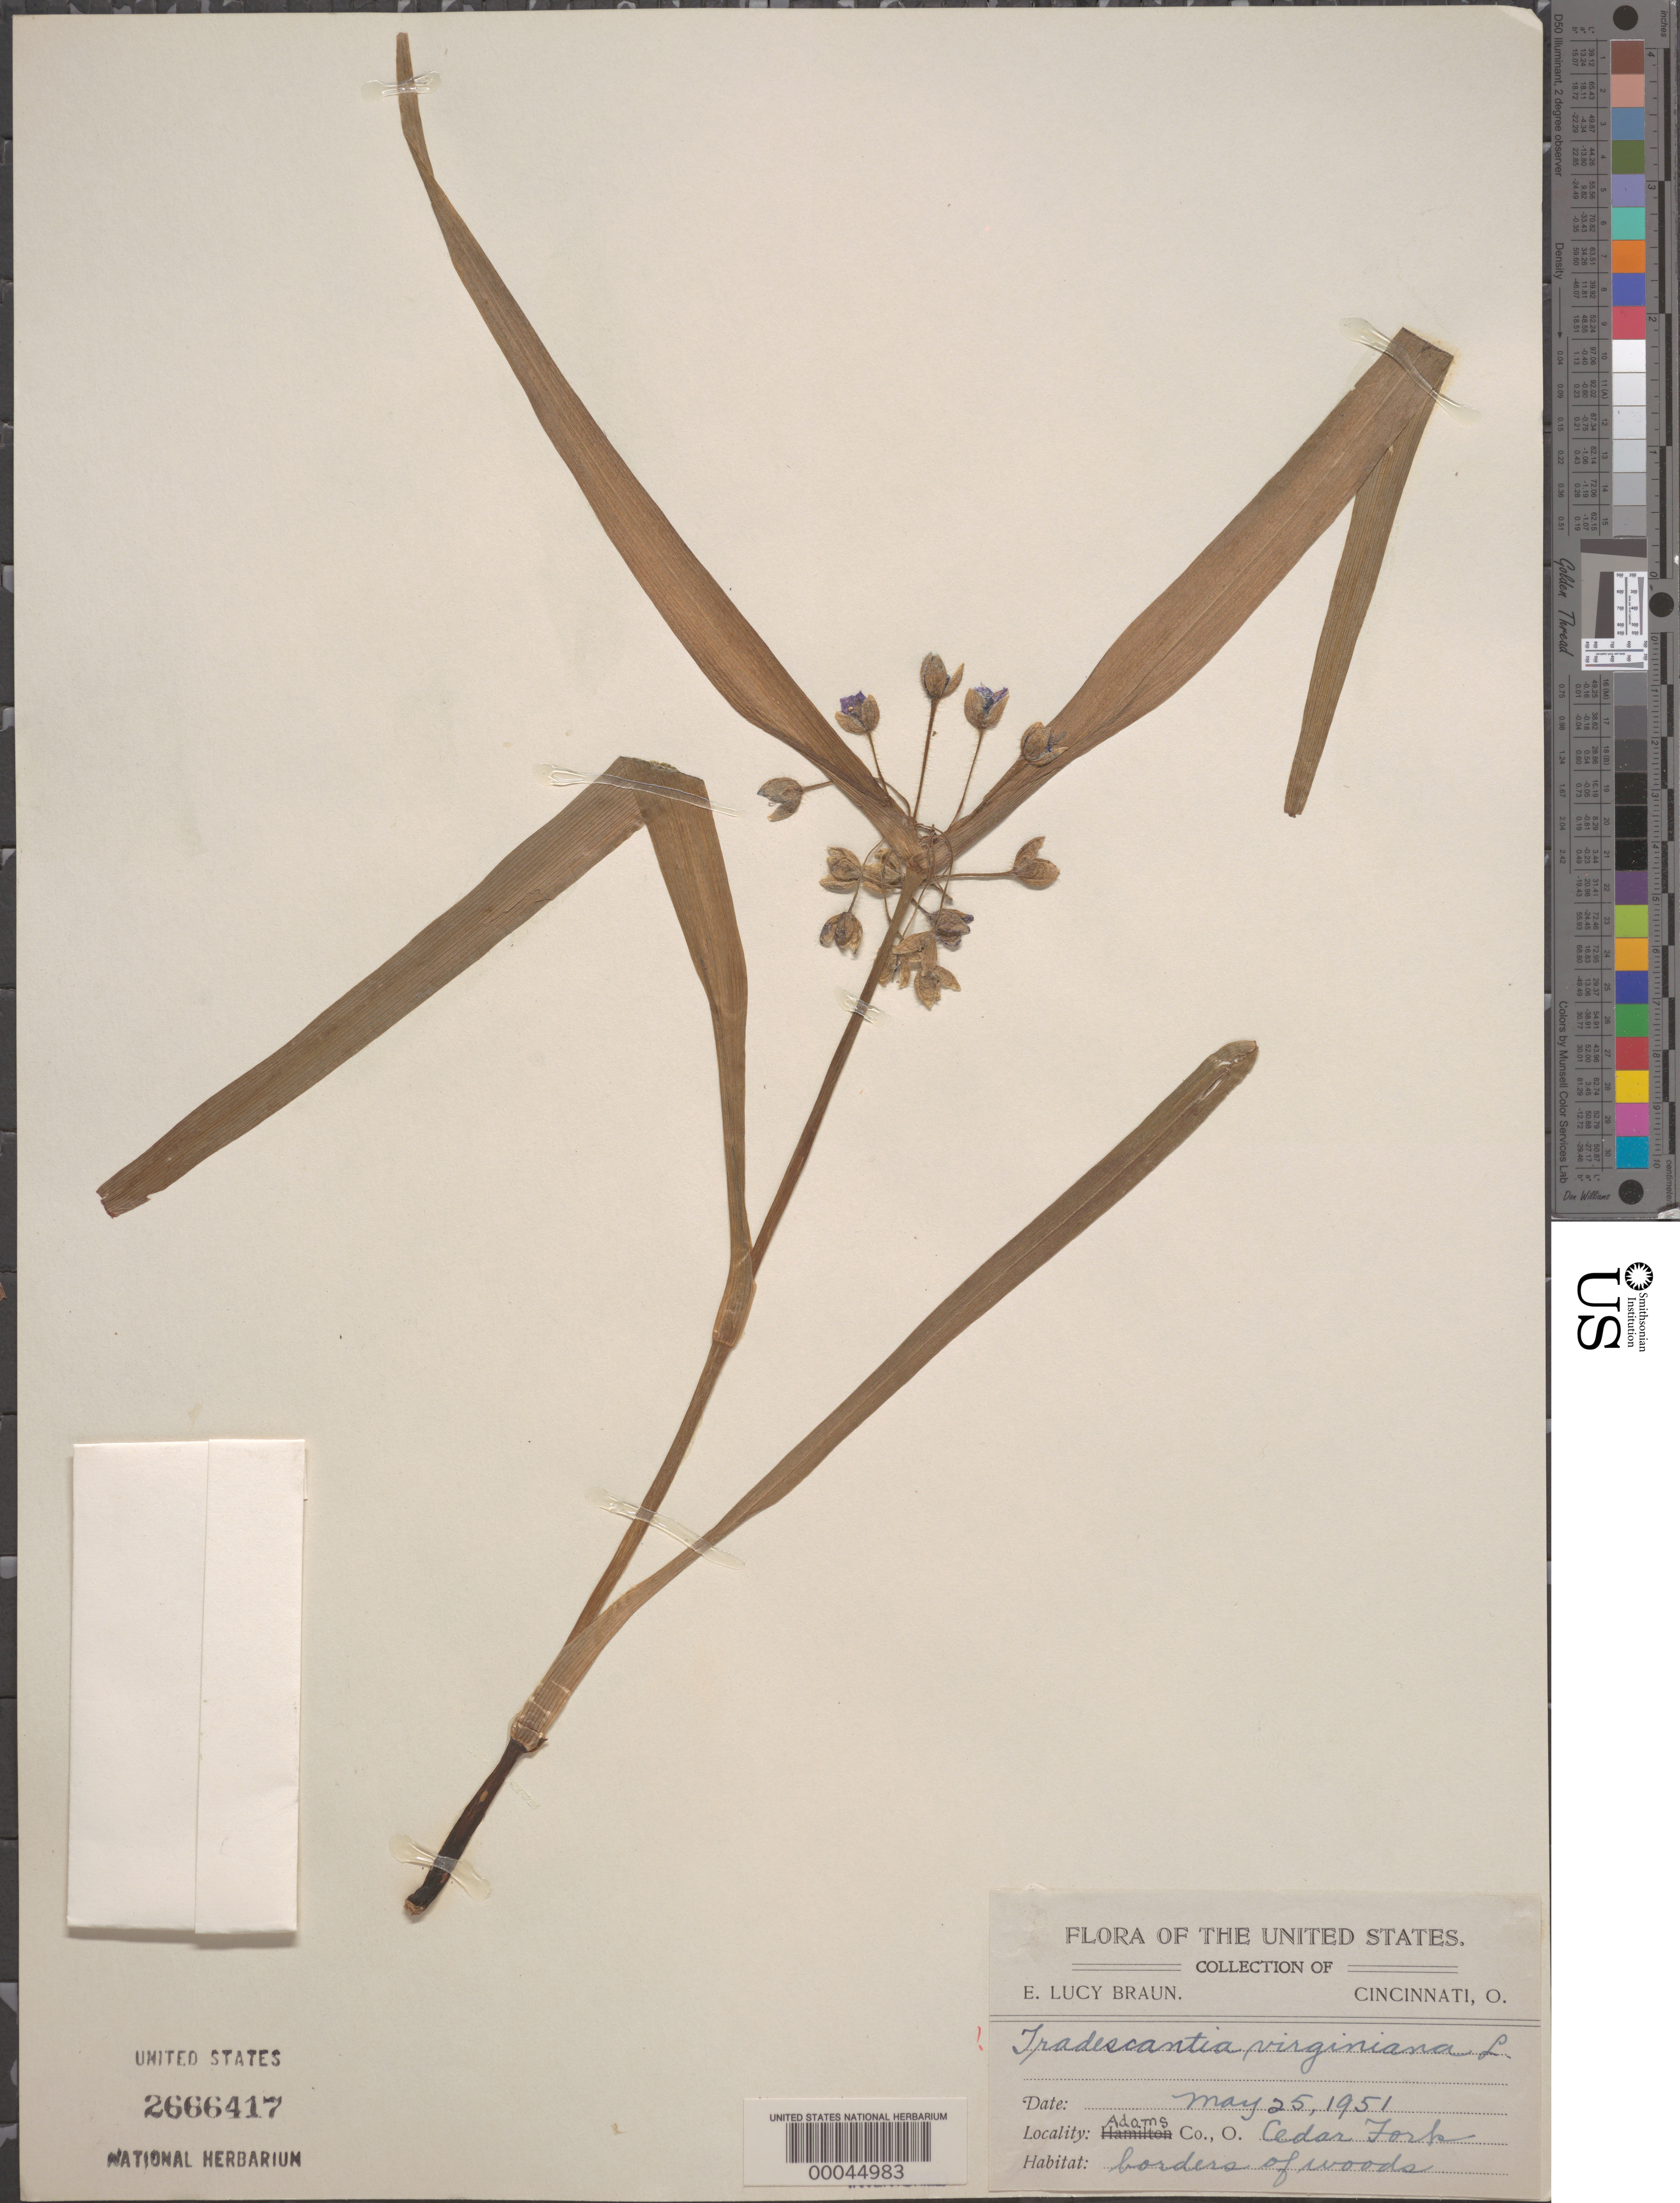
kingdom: Plantae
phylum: Tracheophyta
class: Liliopsida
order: Commelinales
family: Commelinaceae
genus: Tradescantia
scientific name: Tradescantia virginiana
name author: L.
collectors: E. L. Braun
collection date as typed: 25 May 1951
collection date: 1951-05-25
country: United States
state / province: Ohio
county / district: Adams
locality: Cedar fork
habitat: Woods edge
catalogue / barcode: US 2666417